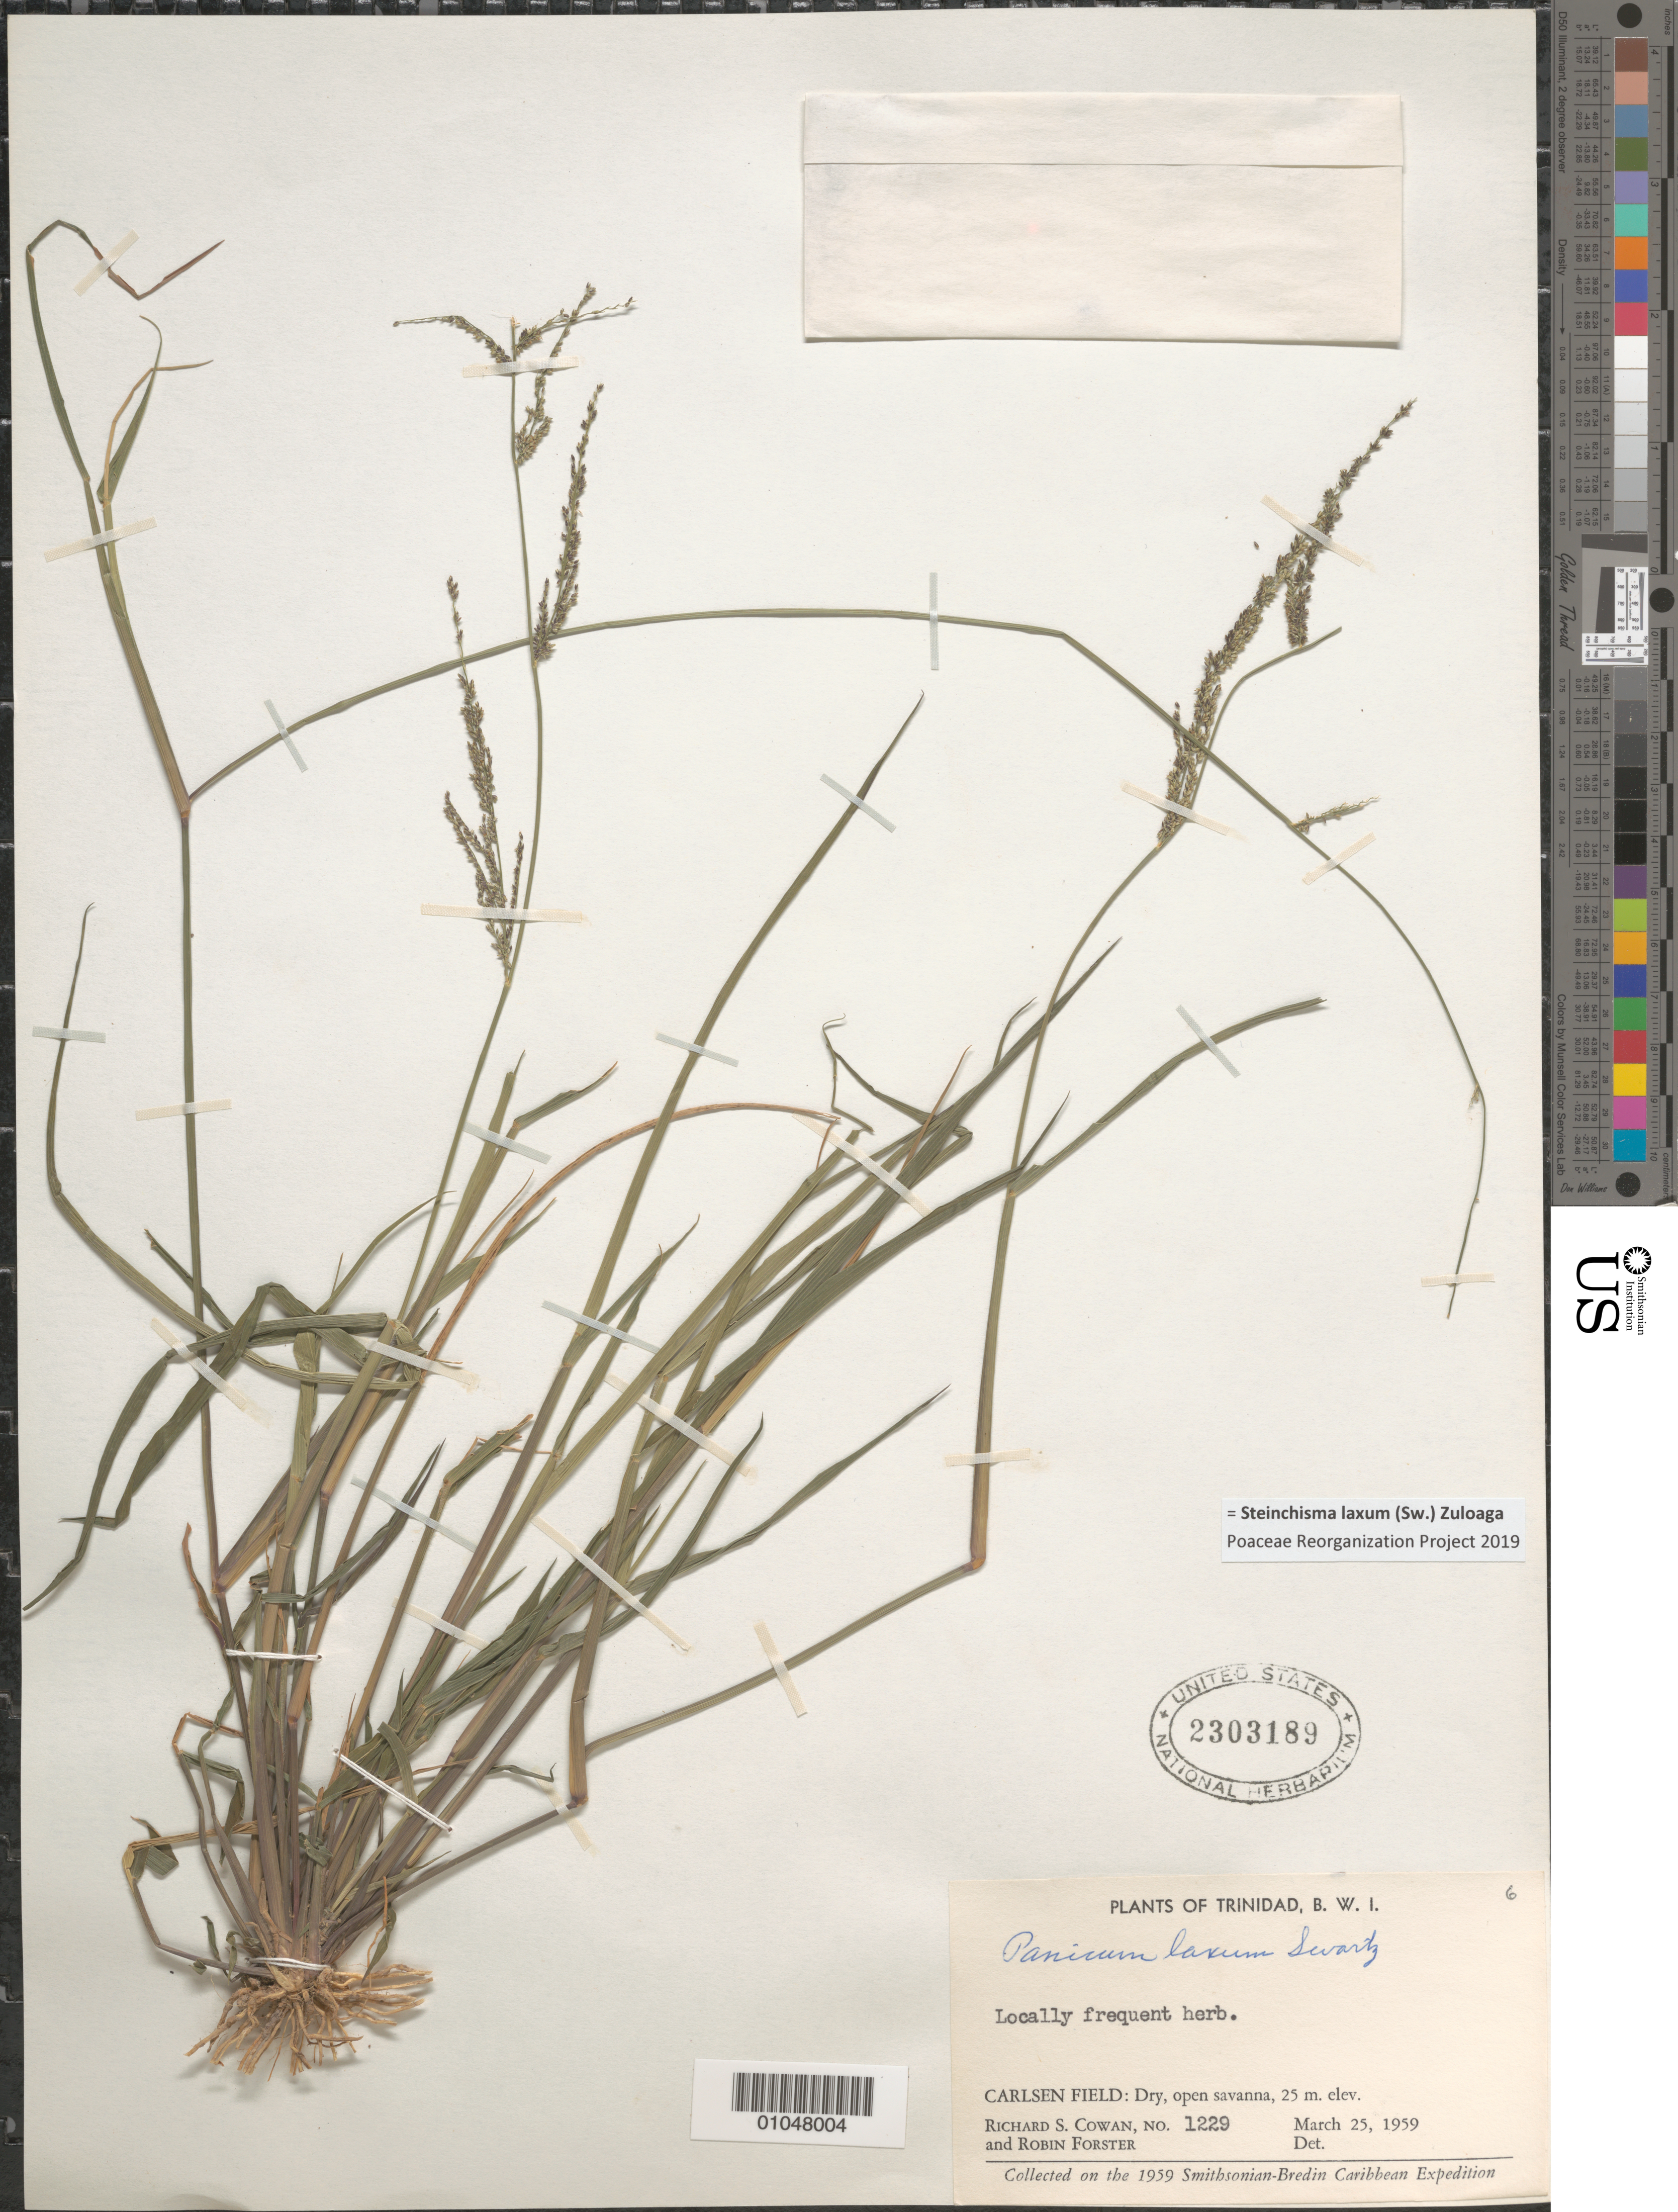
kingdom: Plantae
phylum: Tracheophyta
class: Liliopsida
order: Poales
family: Poaceae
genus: Panicum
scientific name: Panicum laxum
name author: Sw.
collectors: R. S. Cowan & R. Forster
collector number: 1229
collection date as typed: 25 Mar 1959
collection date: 1959-03-25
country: Trinidad and Tobago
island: Trinidad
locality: Carlsen Field, dty, open savanna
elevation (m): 25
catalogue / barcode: US 2303189